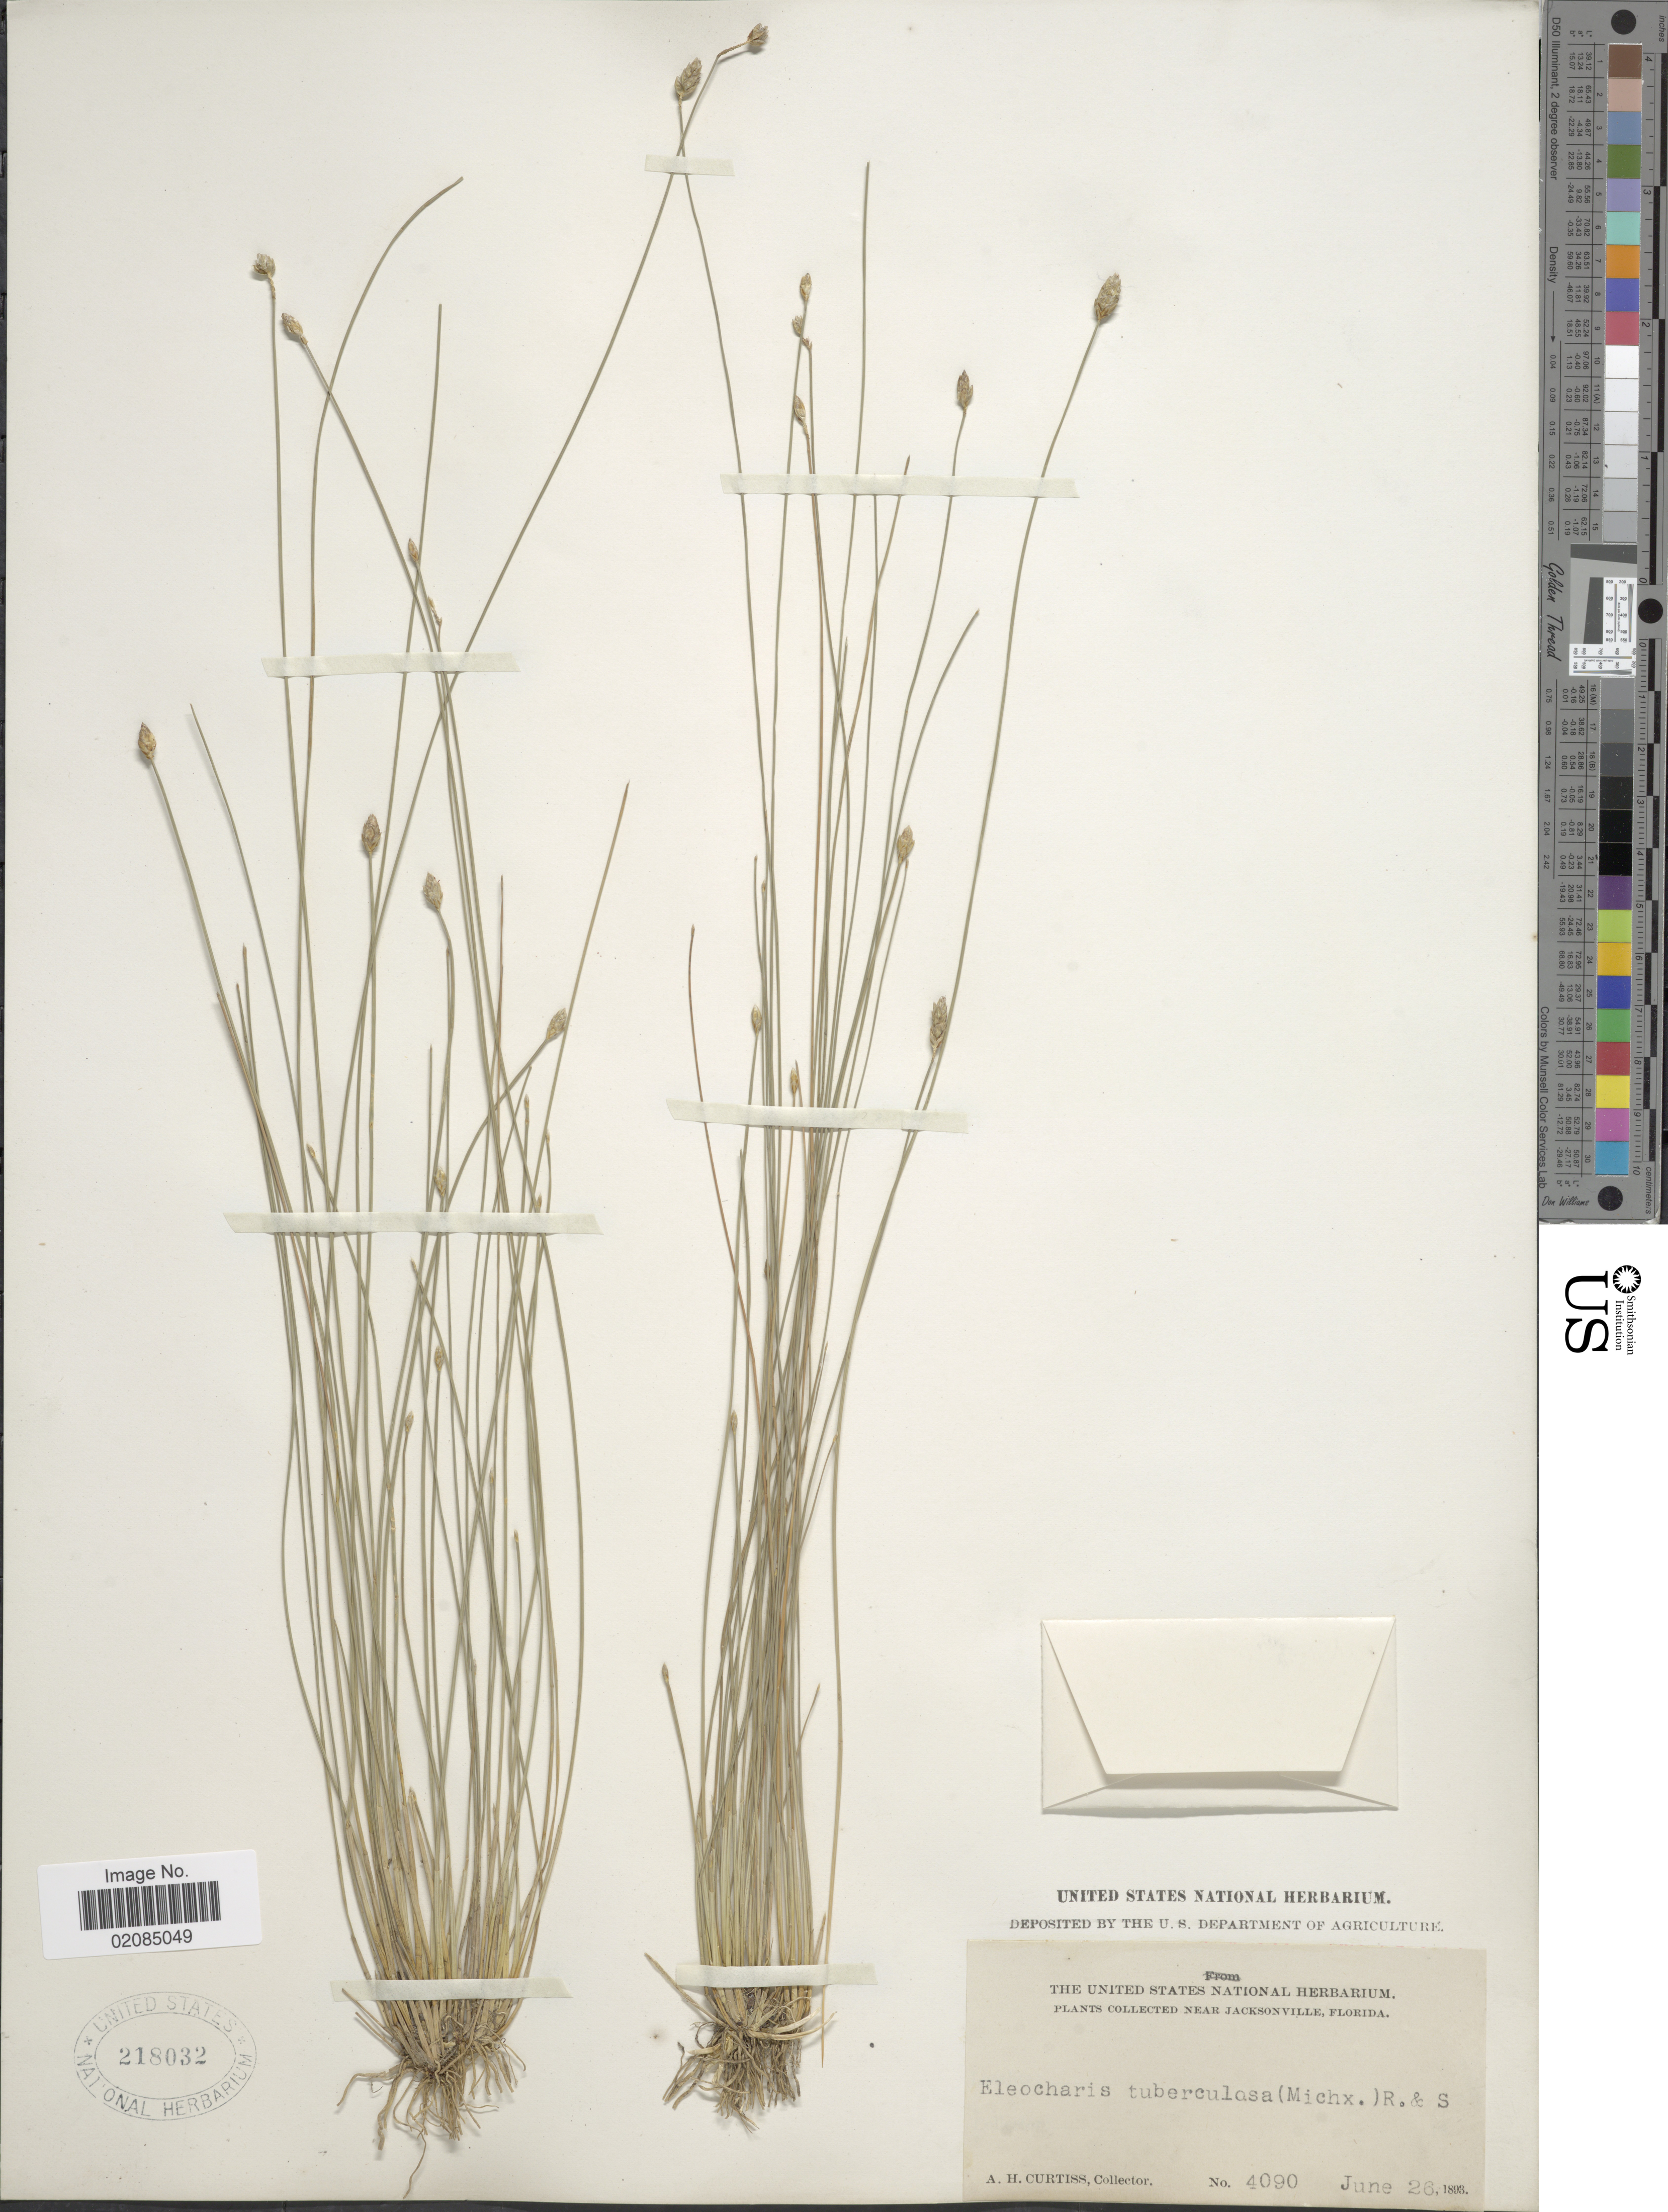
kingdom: Plantae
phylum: Tracheophyta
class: Liliopsida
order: Poales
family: Cyperaceae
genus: Eleocharis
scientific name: Eleocharis tuberculosa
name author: (Michx.) Roem. & Schult.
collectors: A. H. Curtiss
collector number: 4090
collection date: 1893-06-26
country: United States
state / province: Florida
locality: Near Jacksonville.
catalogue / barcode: US 218032